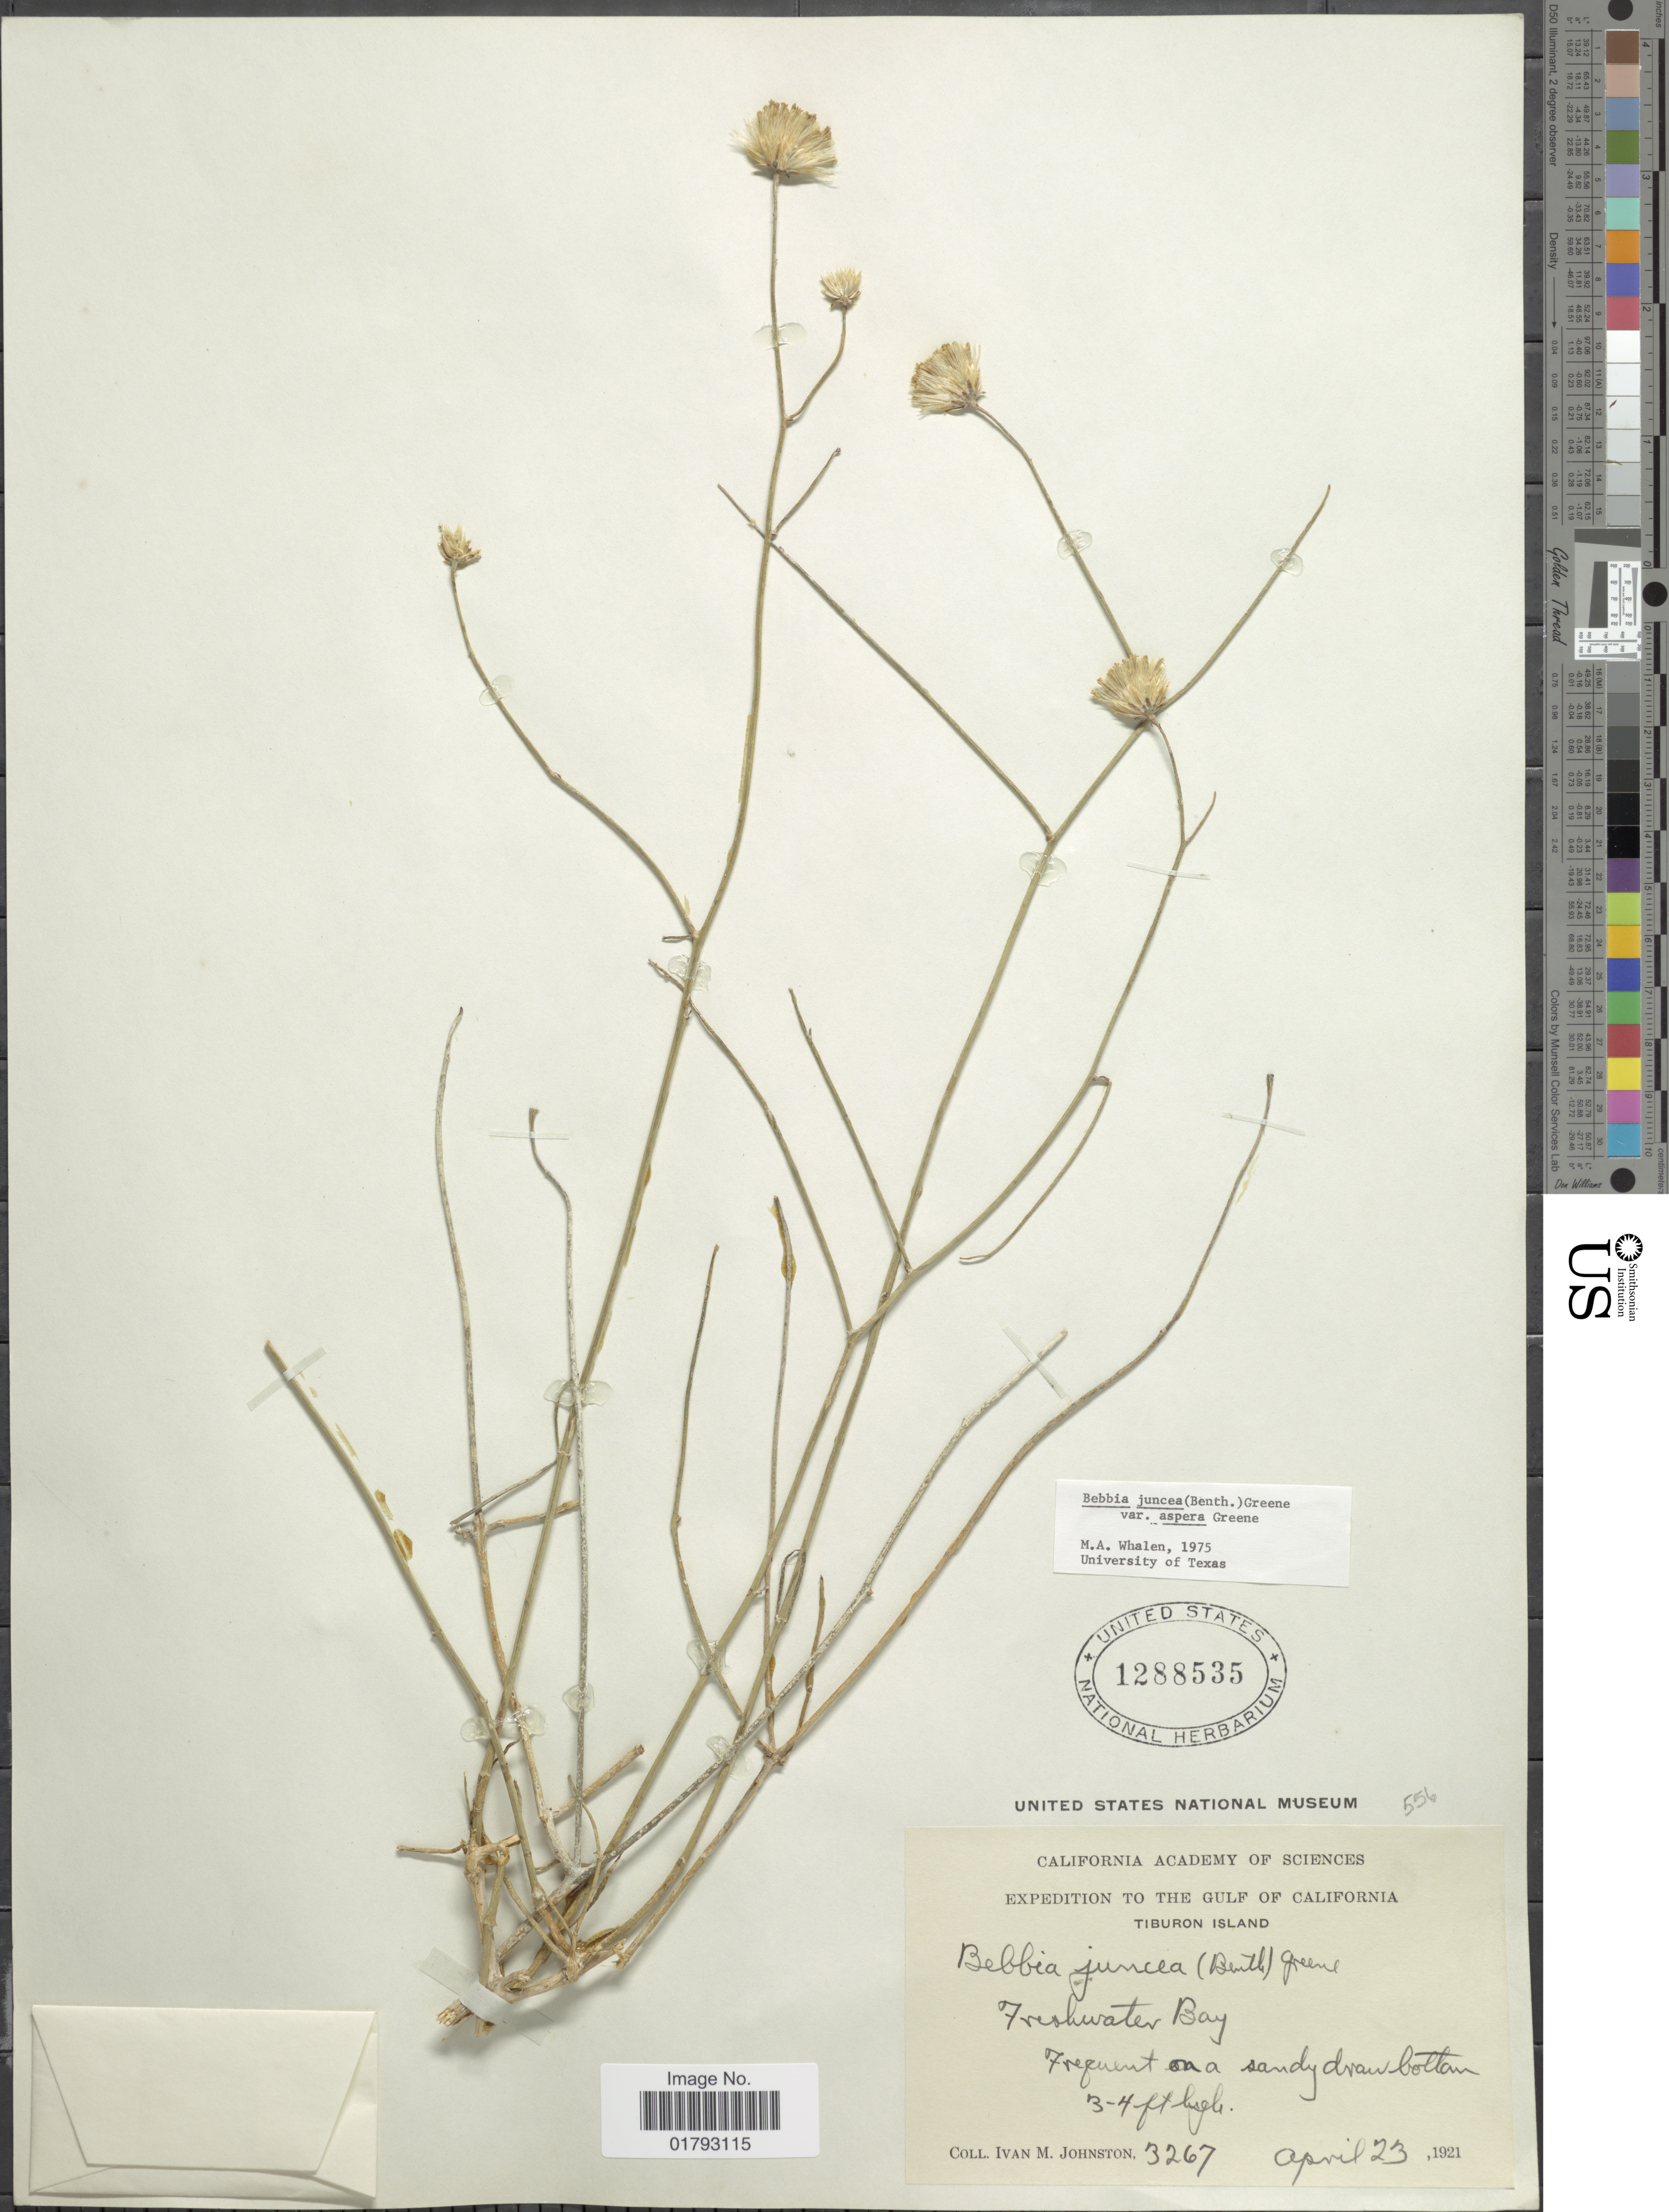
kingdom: Plantae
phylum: Tracheophyta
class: Magnoliopsida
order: Asterales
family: Asteraceae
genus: Bebbia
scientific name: Bebbia juncea var. aspera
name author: Greene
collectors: I.M. Johnston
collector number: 3267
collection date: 1921-04-23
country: Mexico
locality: Gulf of California, Tiburon Island. Freshwater Bay.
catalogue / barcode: US 1288535